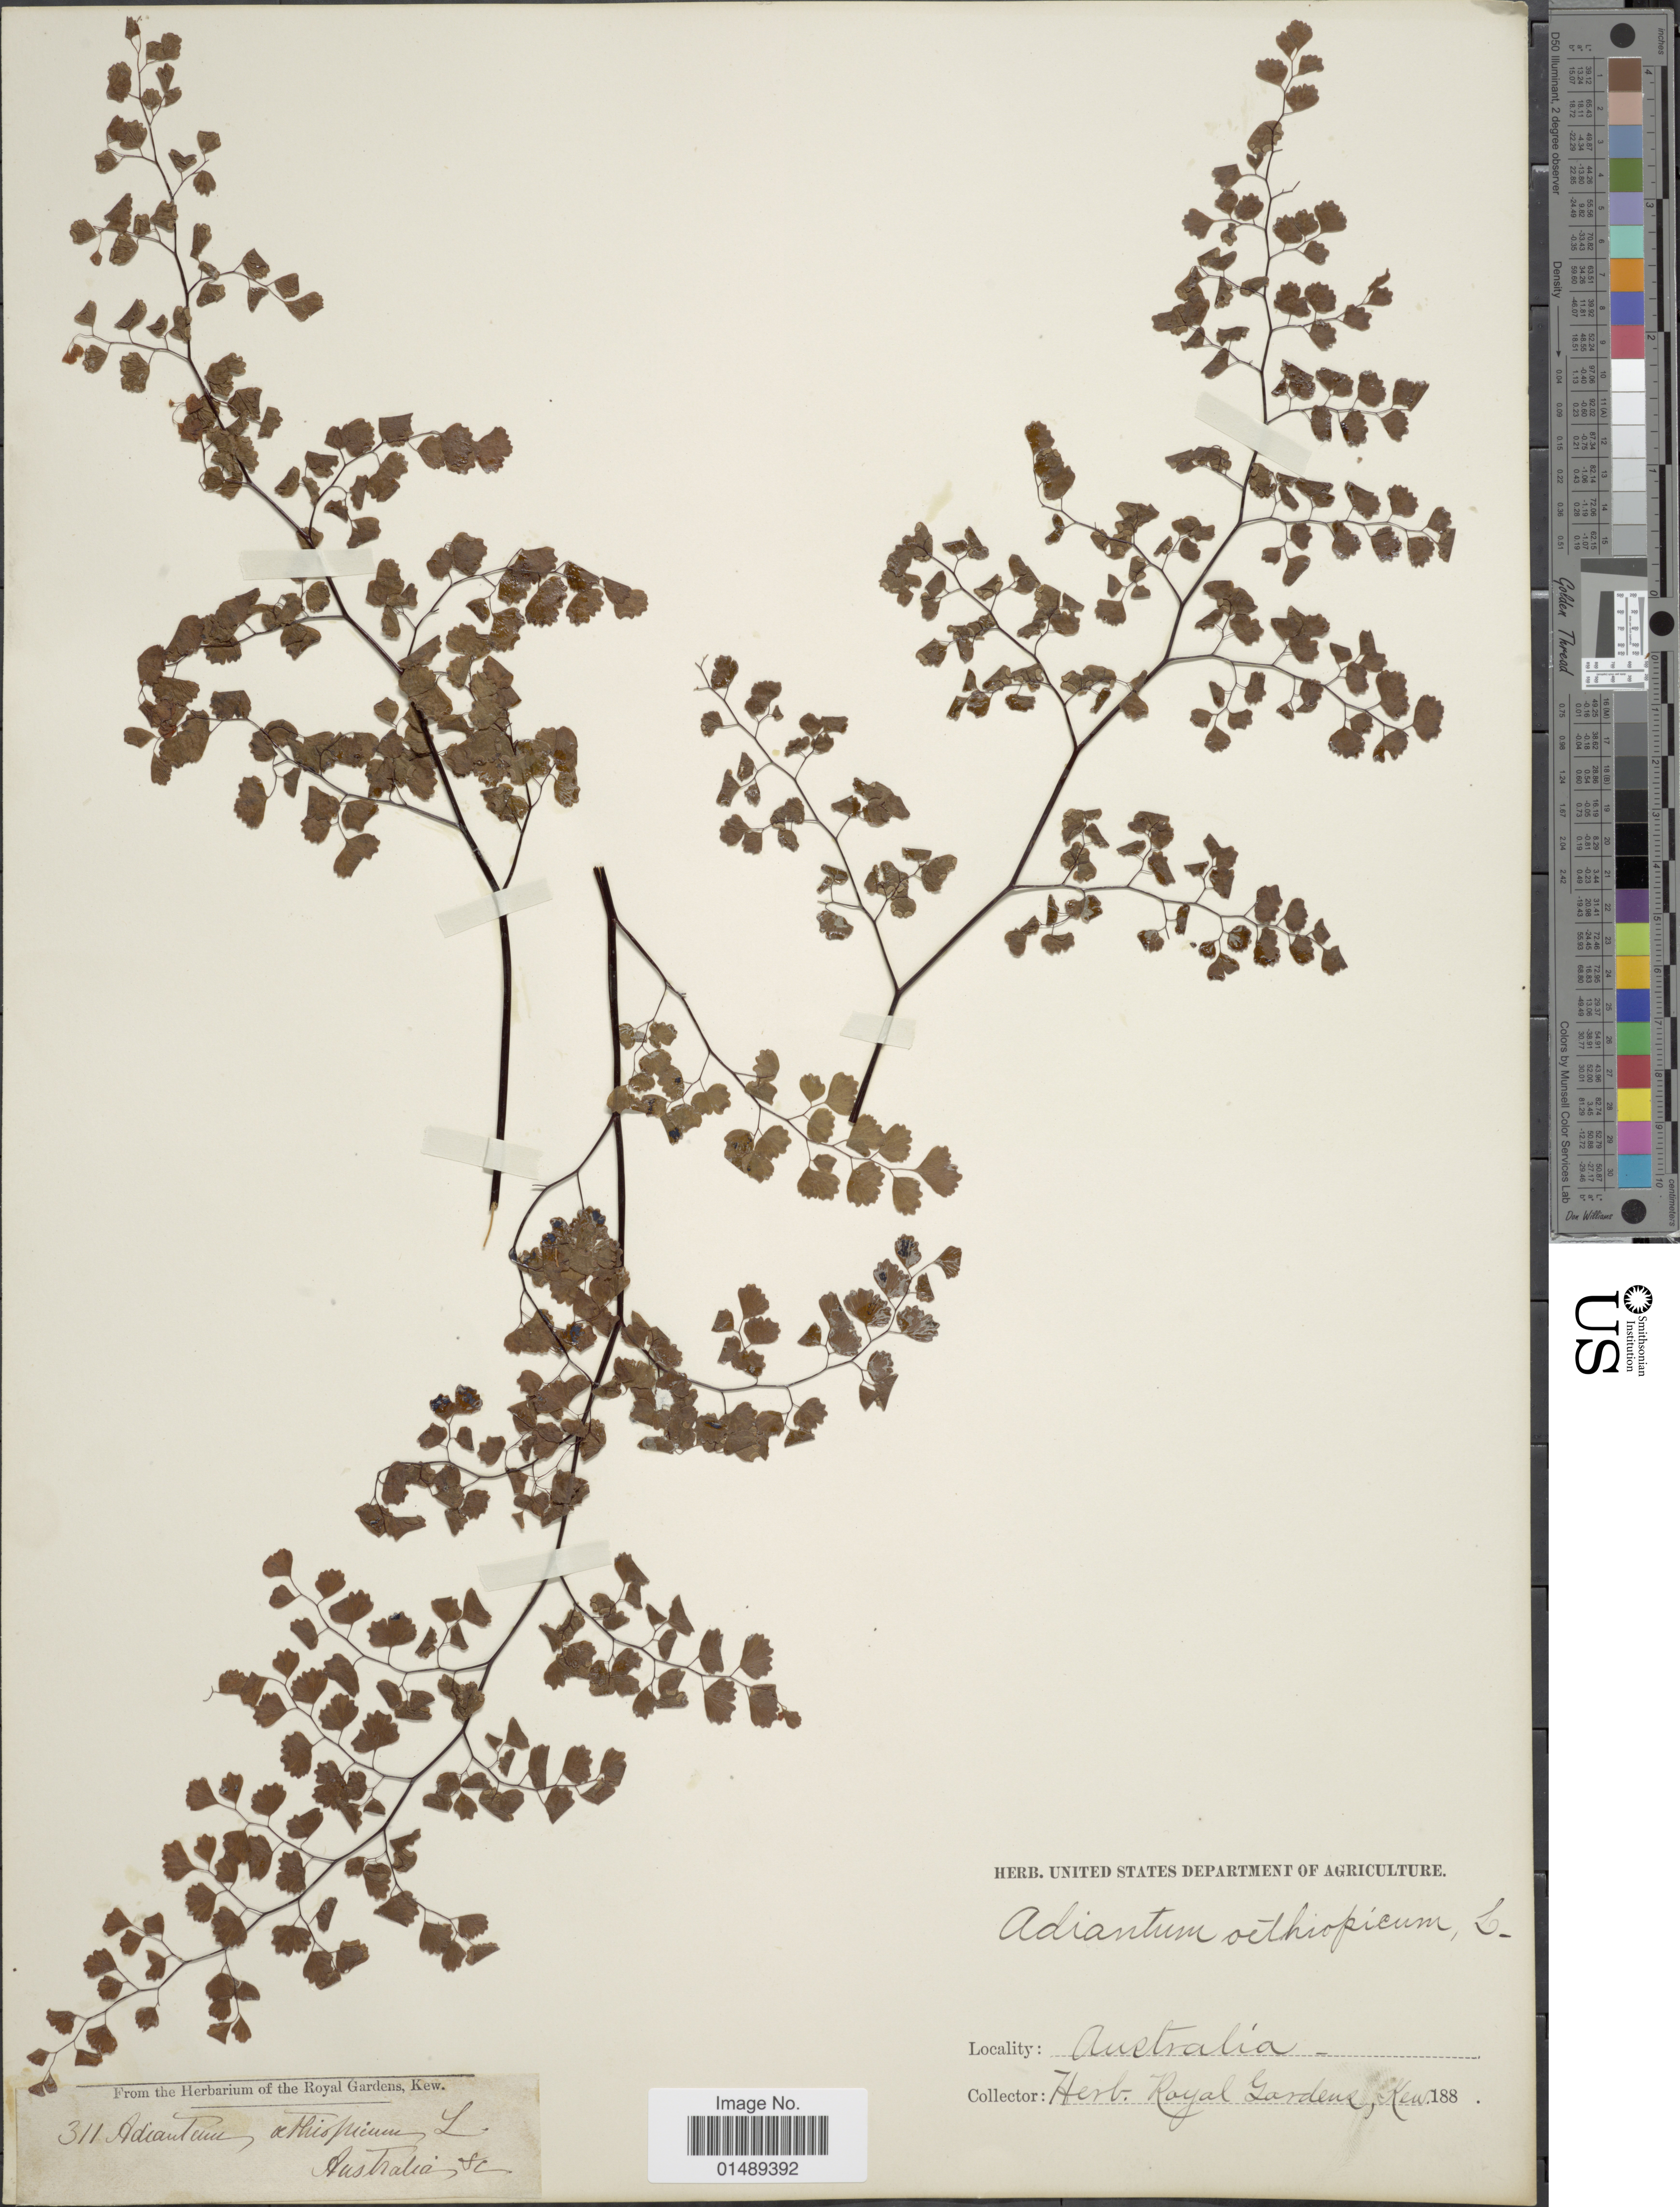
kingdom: Plantae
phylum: Tracheophyta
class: Polypodiopsida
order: Polypodiales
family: Pteridaceae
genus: Adiantum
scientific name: Adiantum poiretii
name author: Wikstr.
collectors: ex herb. Kew Royal Gardens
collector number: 188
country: Australia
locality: Australia